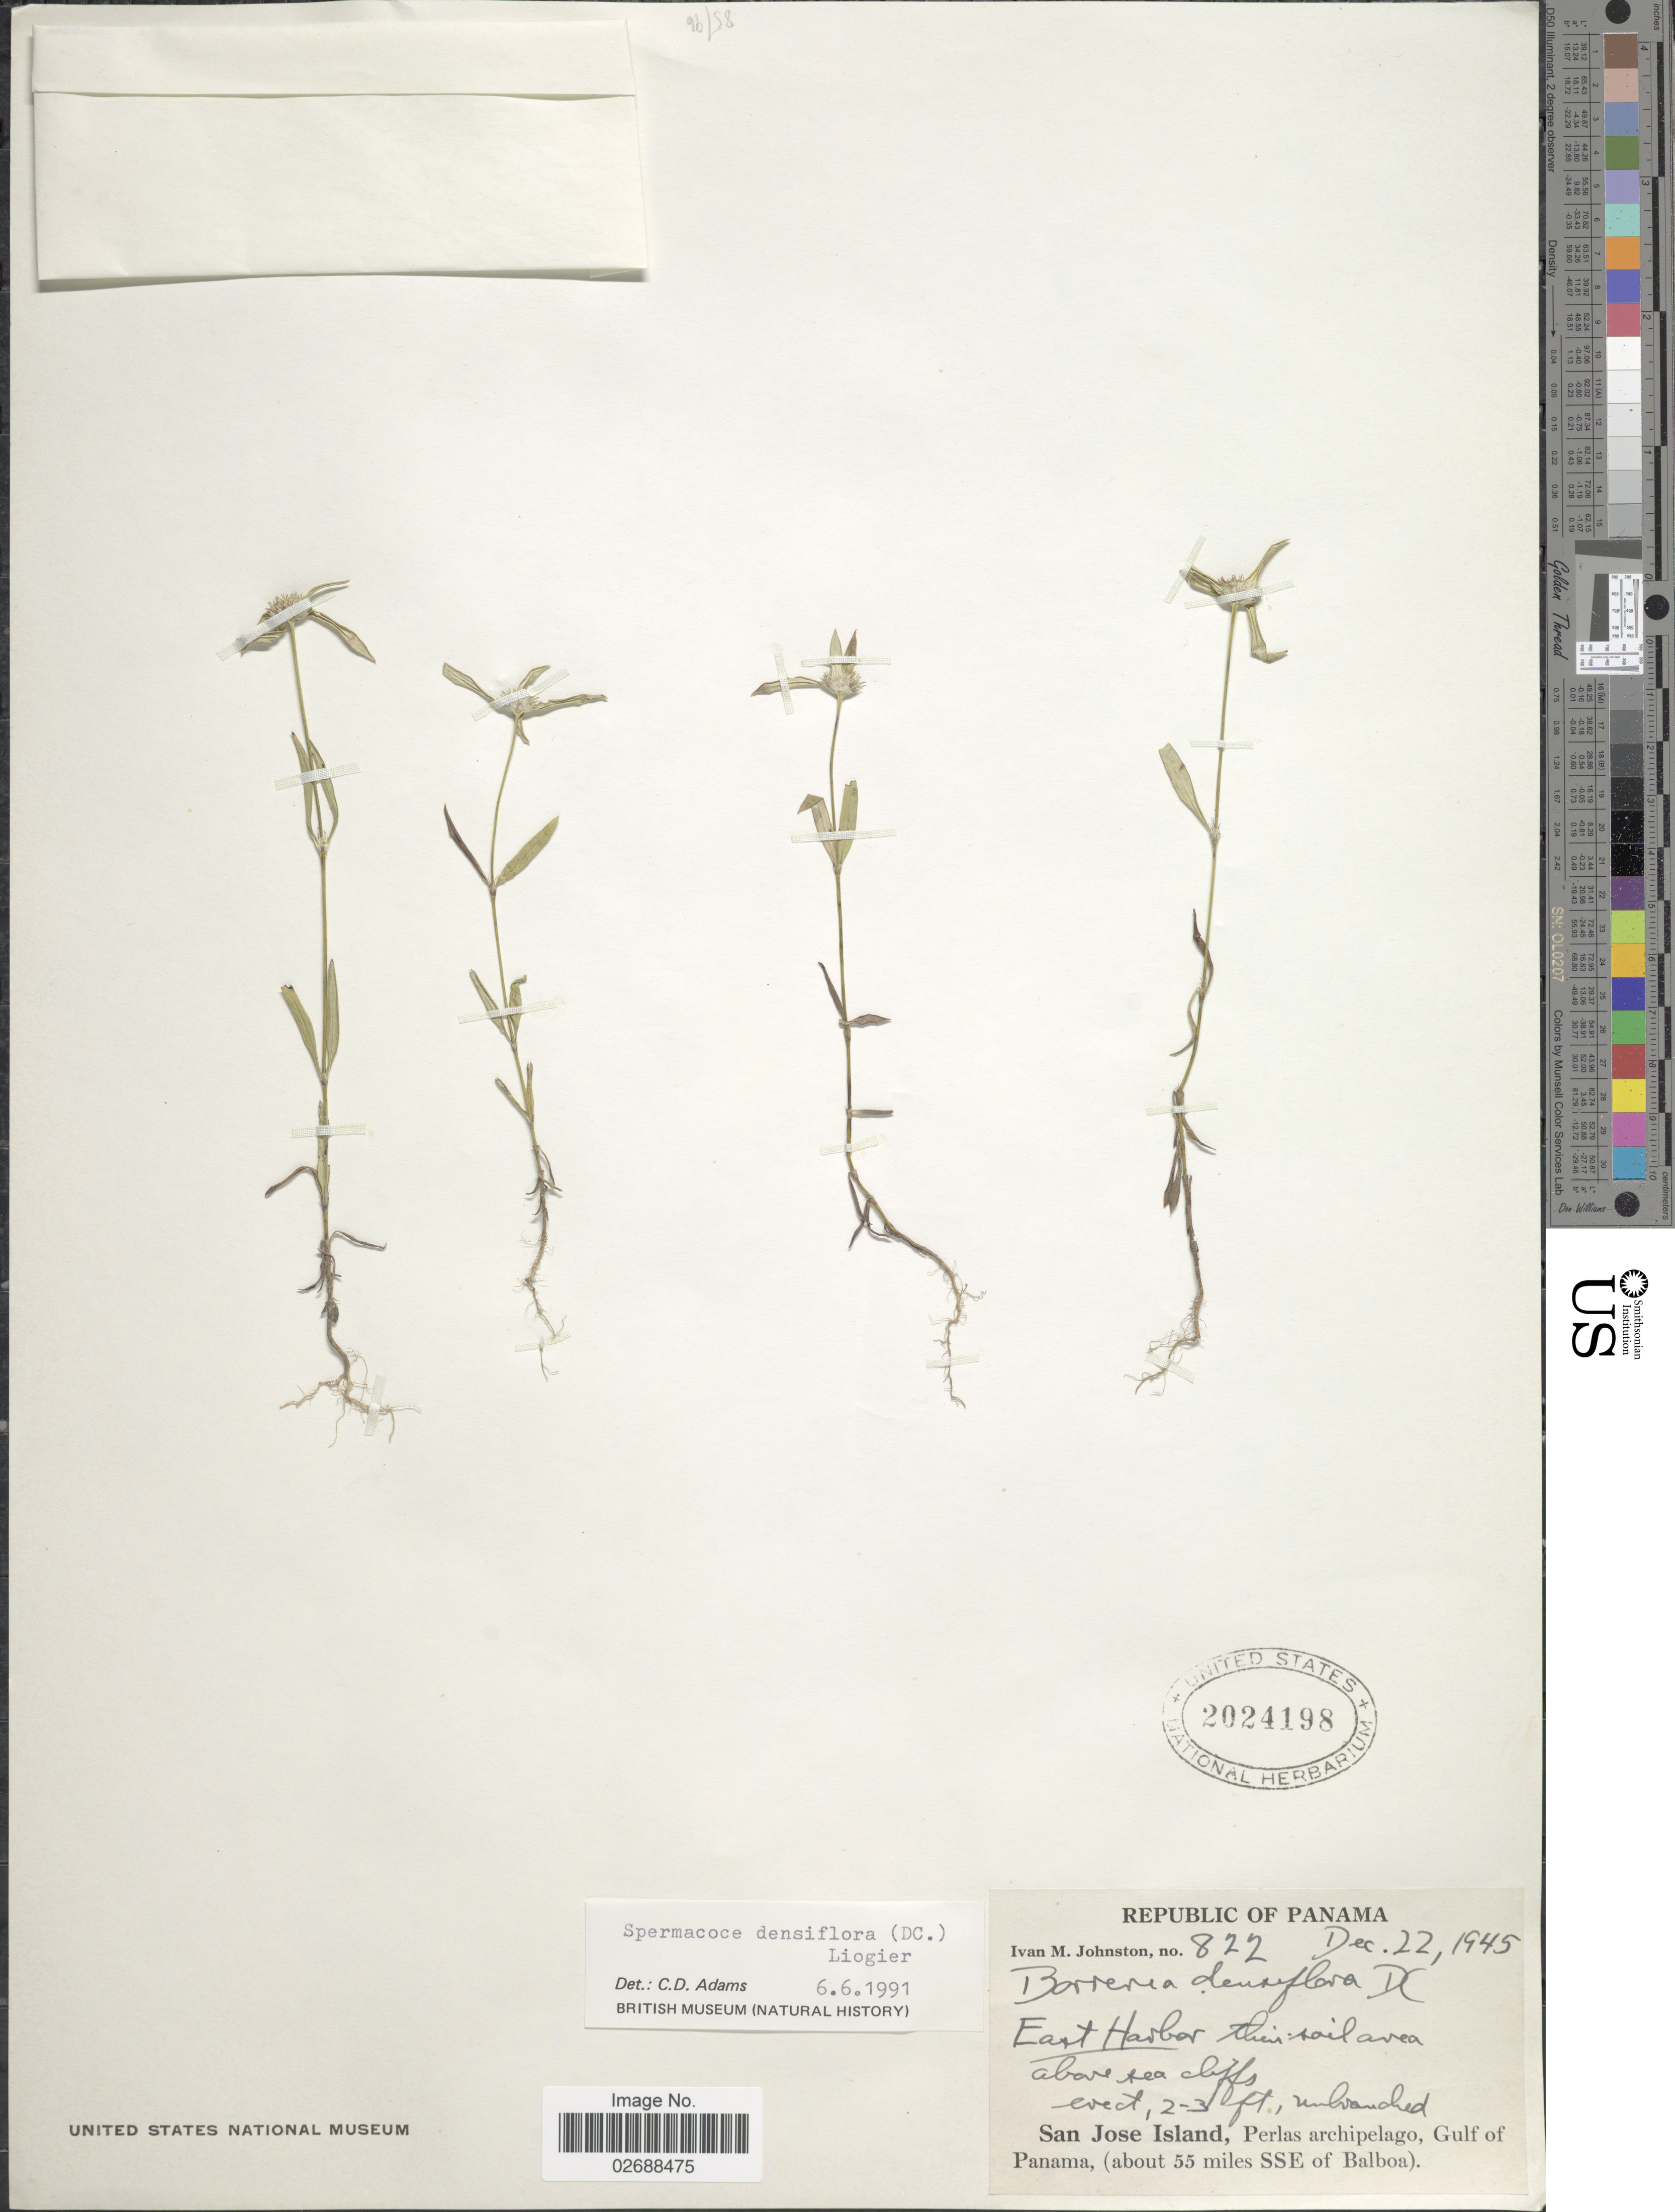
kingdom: Plantae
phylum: Tracheophyta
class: Magnoliopsida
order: Gentianales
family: Rubiaceae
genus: Spermacoce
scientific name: Spermacoce densiflora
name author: (DC.) Alain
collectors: I.M. Johnston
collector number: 822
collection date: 1945-12-22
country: Panama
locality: San Jose Island, Perlas Archipelago, Gulf of Panama (about 55 miles SSE of Balboa). East Harbor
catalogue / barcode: US 2024198